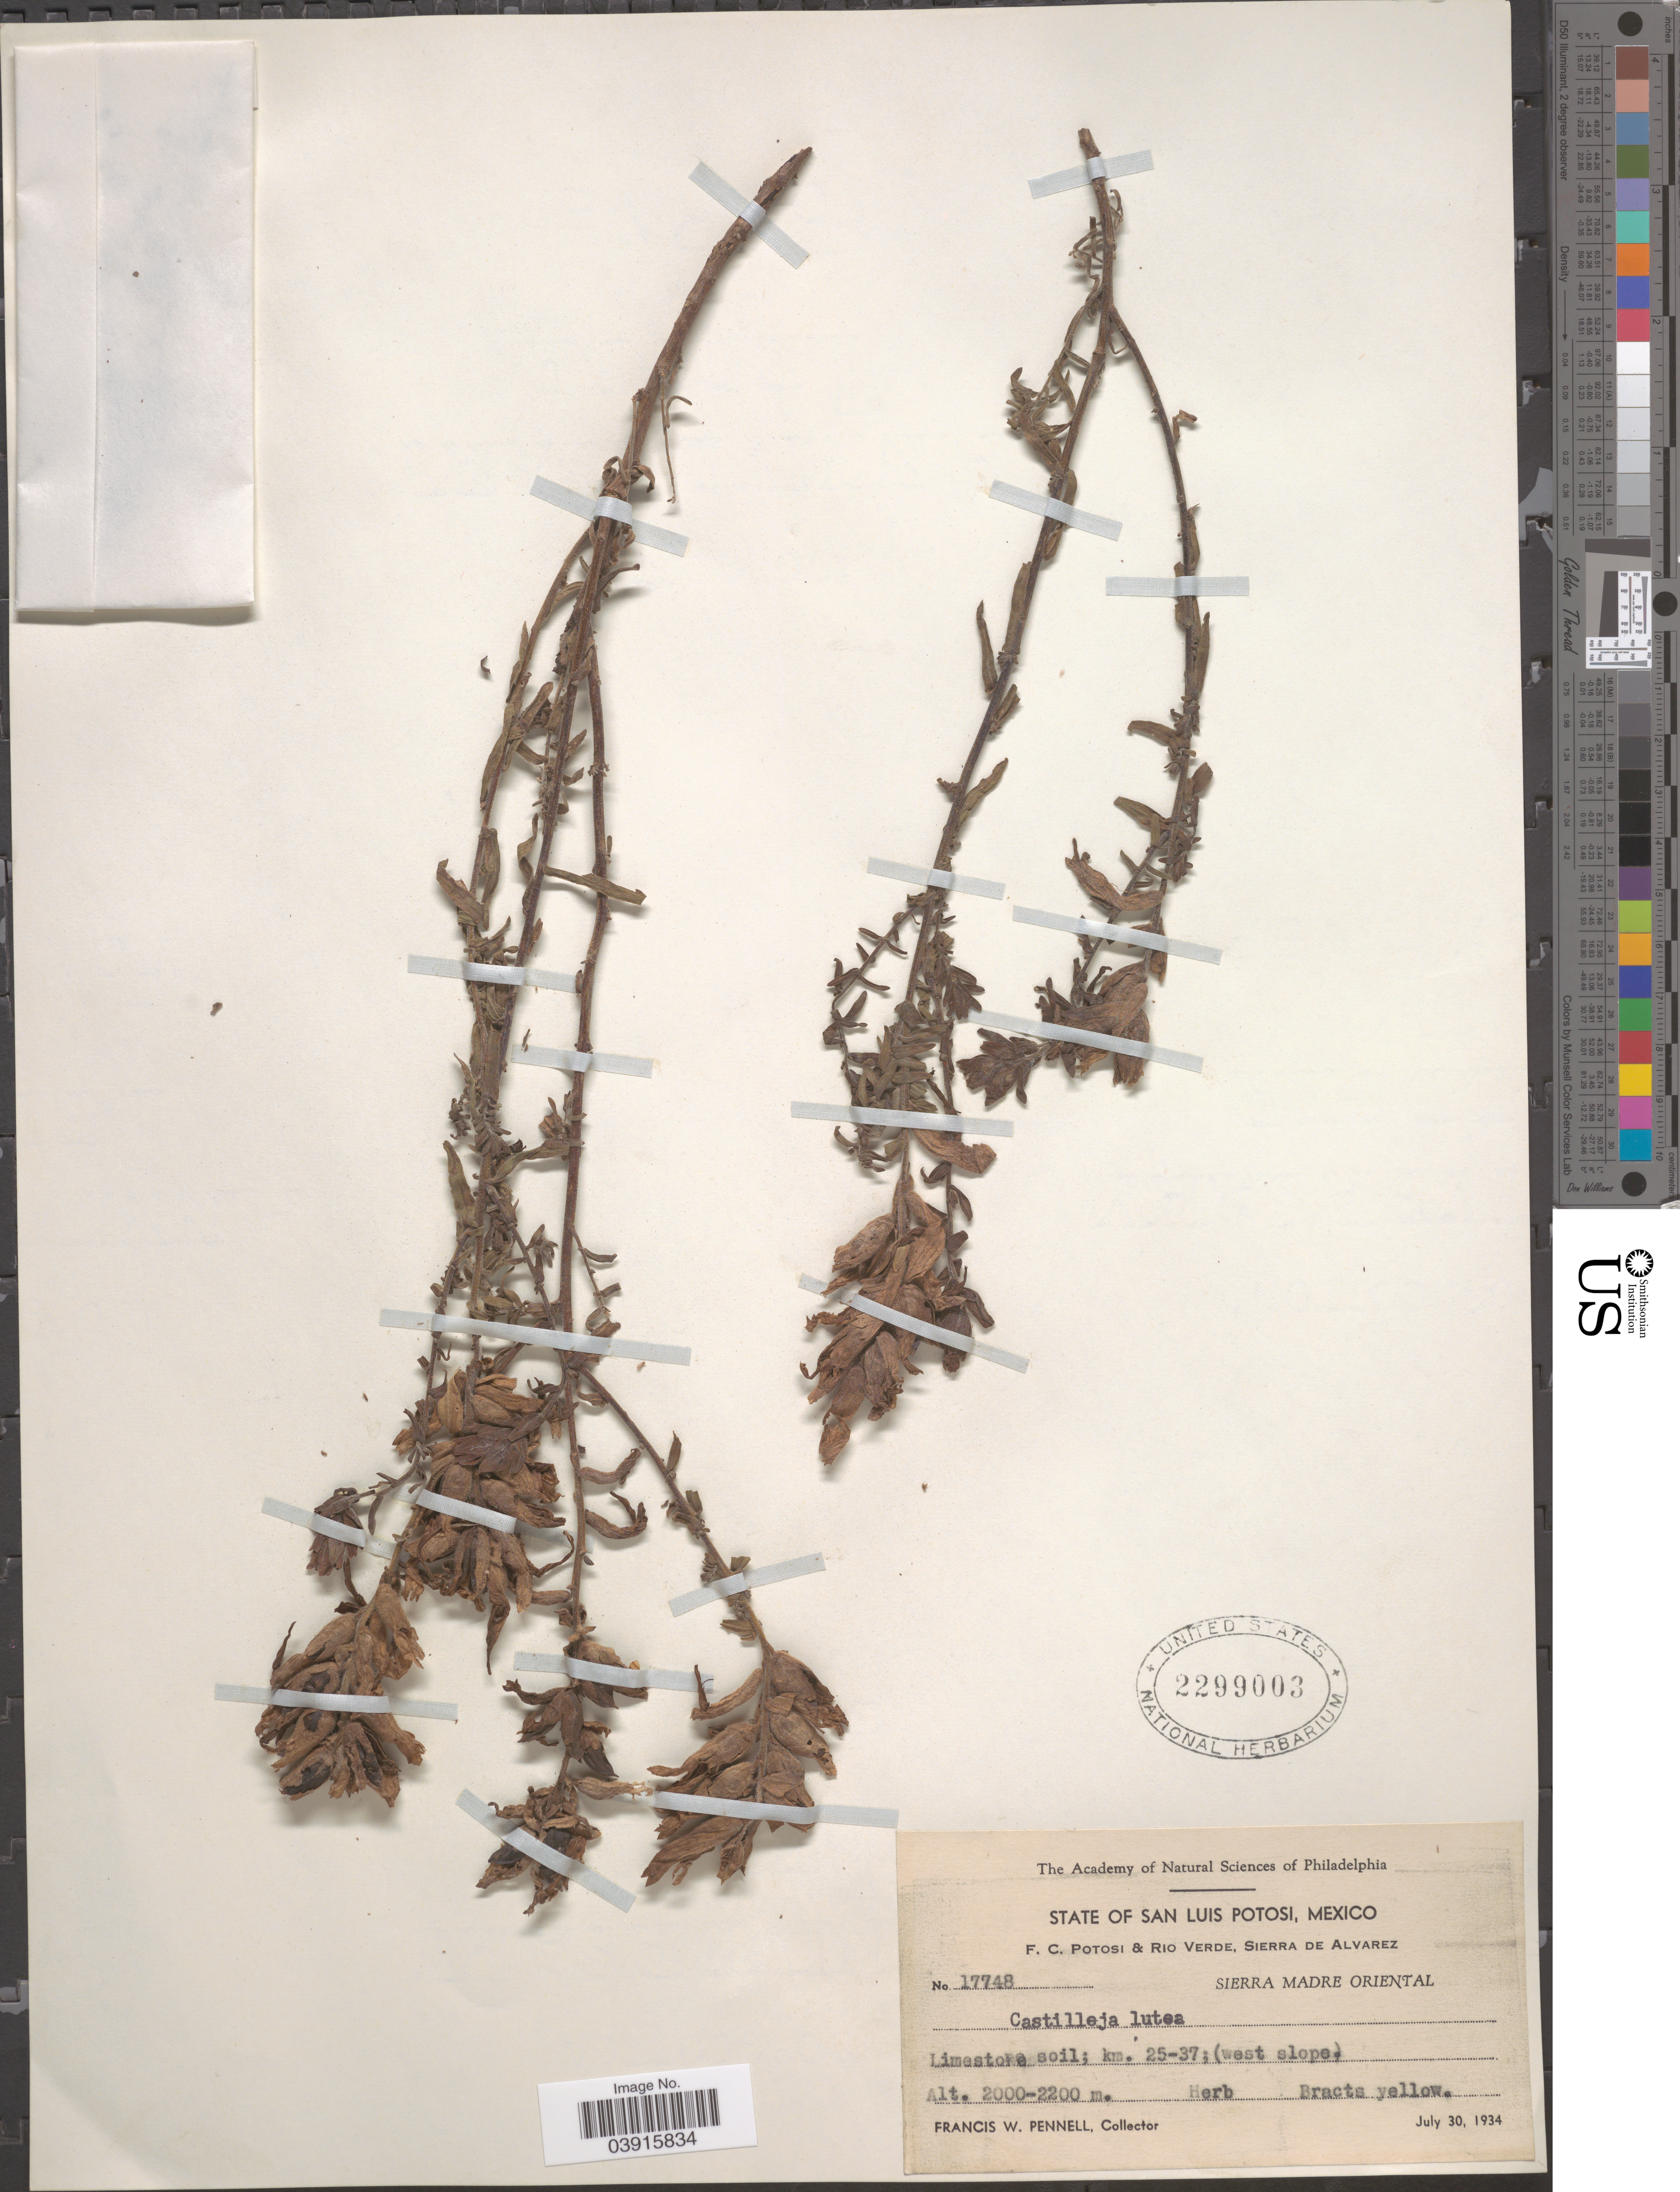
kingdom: Plantae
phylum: Tracheophyta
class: Magnoliopsida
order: Lamiales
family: Orobanchaceae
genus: Castilleja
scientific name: Castilleja tenuiflora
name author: Benth.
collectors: F. W. Pennell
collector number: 17748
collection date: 1934-07-30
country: Mexico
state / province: San Luis Potosí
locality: F. C. Potosi & Rio Verde, Sierra de Alvarez, Sierra Madre Oriental. Km. 25-37; (West slope).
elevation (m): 2000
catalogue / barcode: US 2299003